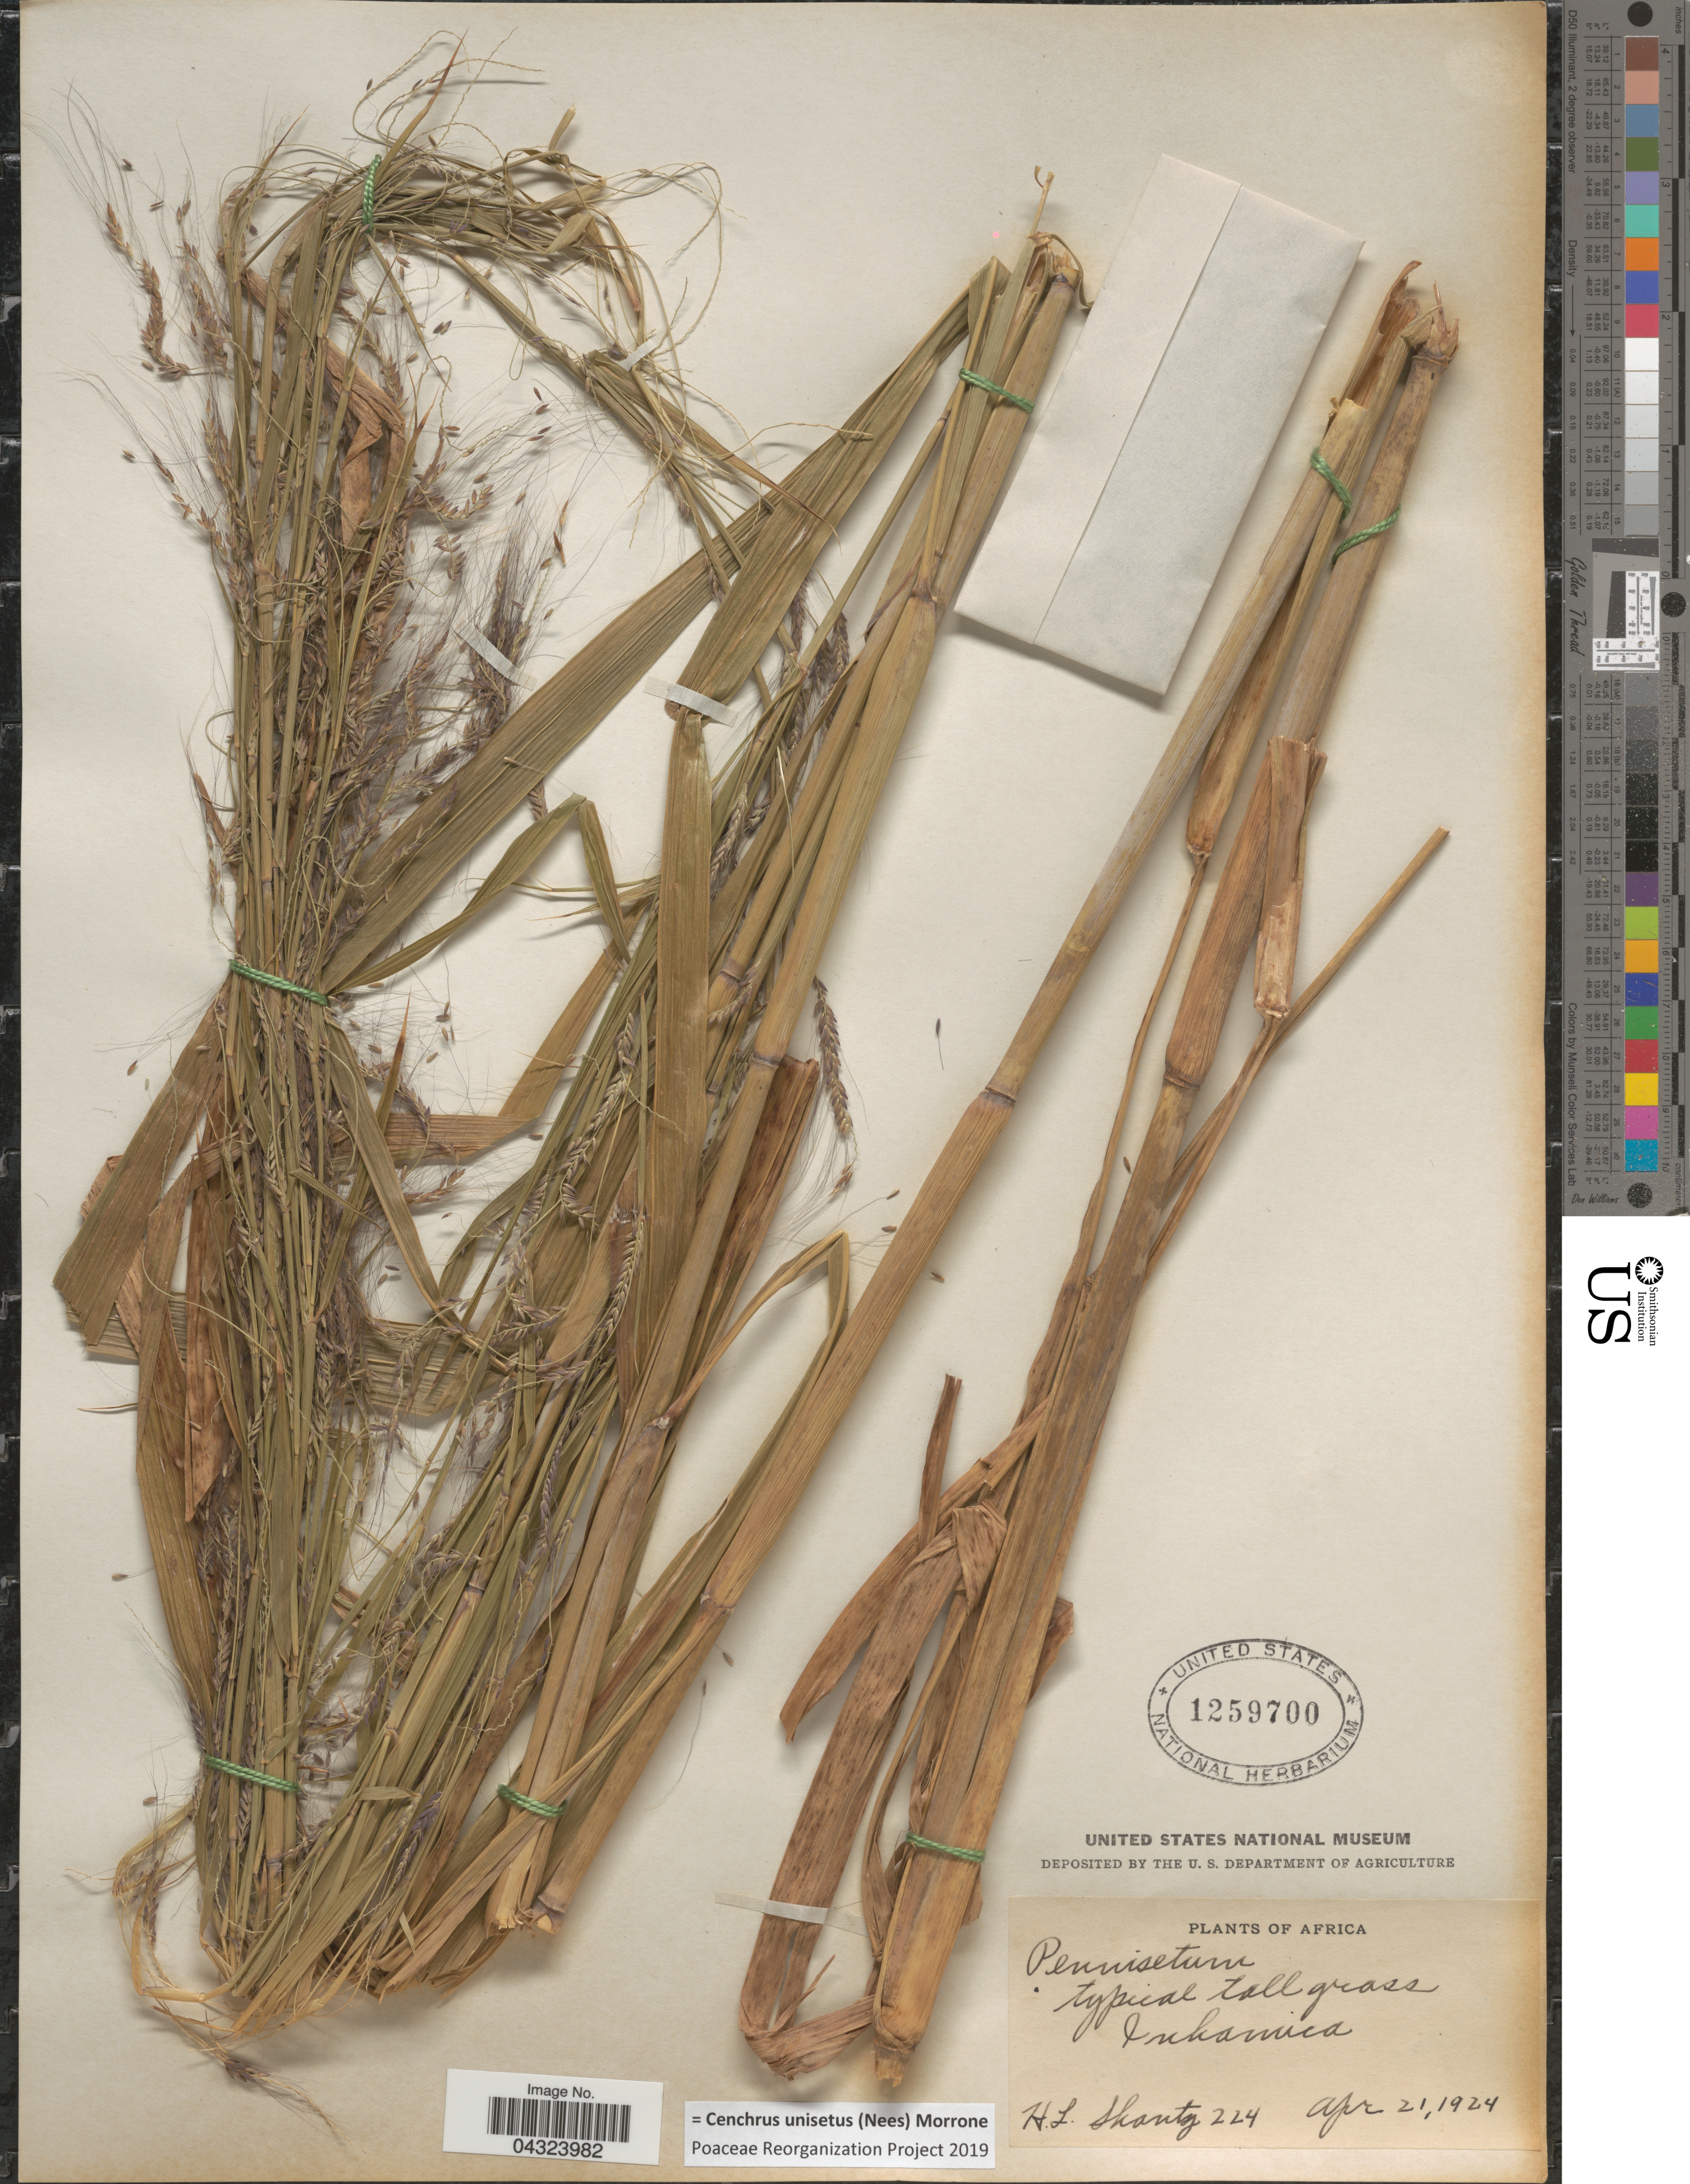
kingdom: Plantae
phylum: Tracheophyta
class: Liliopsida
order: Poales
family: Poaceae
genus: Cenchrus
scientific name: Cenchrus unisetus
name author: (Nees) Morrone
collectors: H. Shantz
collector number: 224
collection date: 1924-04-21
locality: Inkamica.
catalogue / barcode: US 1259700